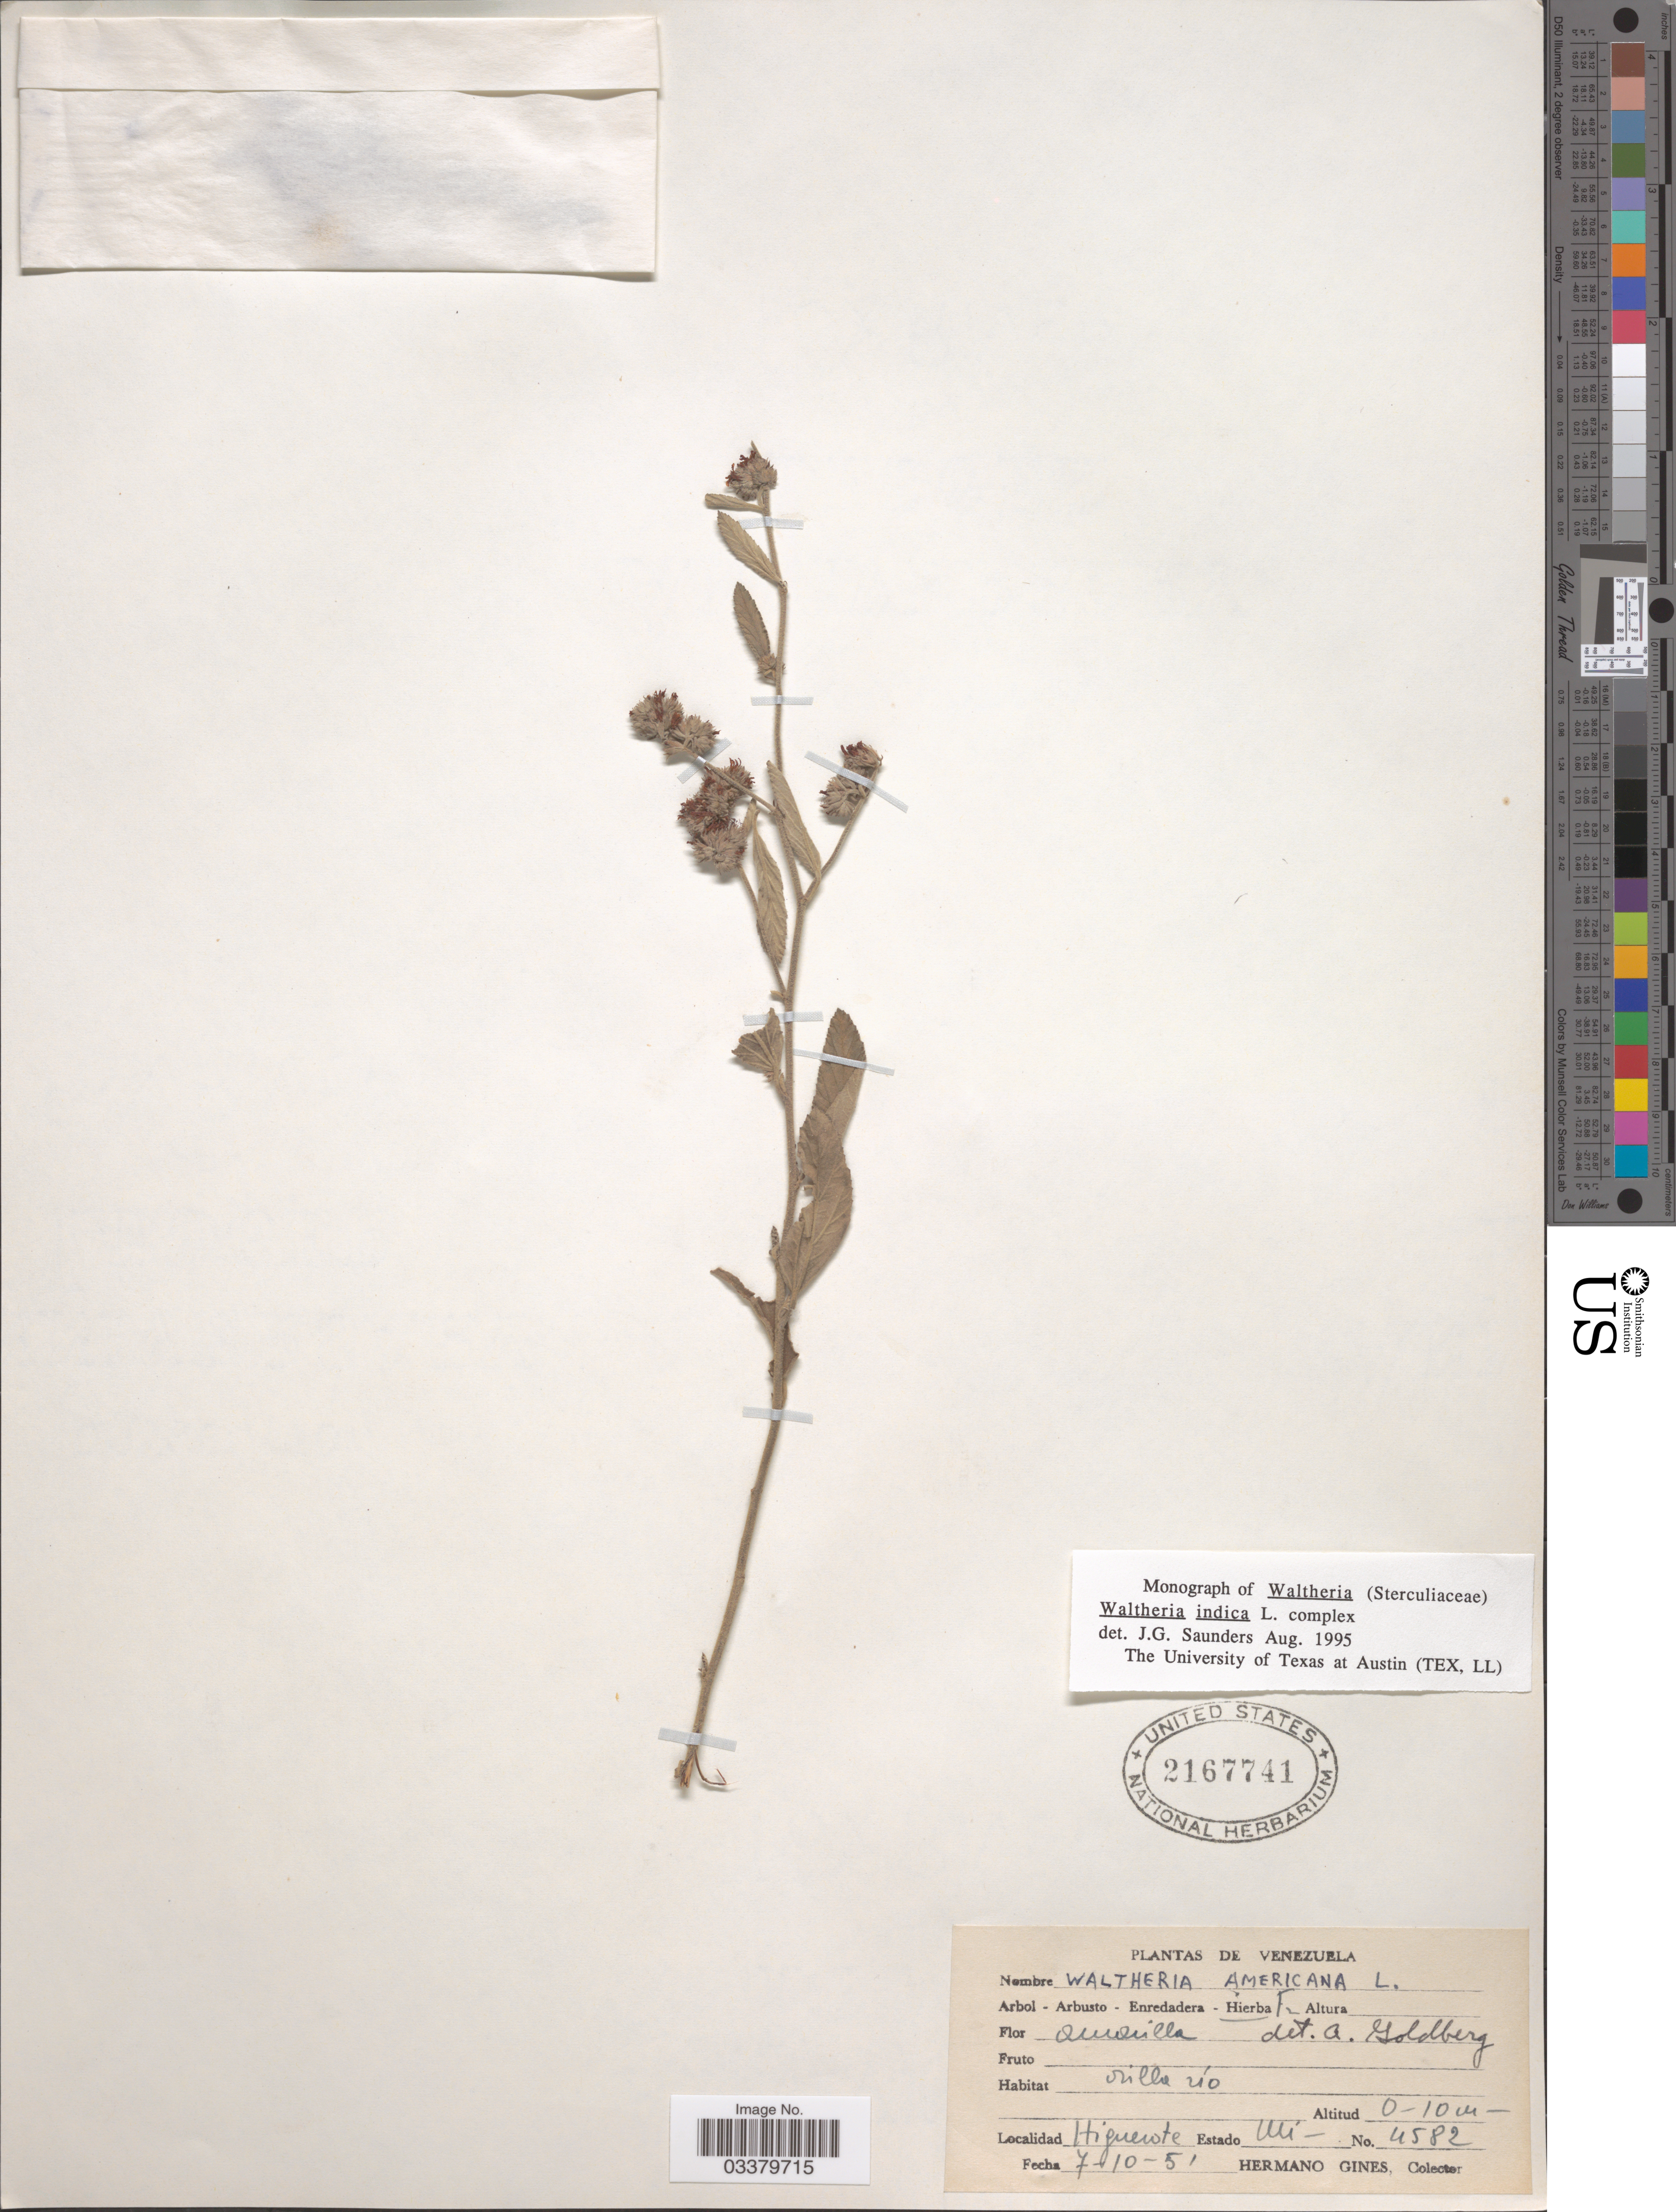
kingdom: Plantae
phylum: Tracheophyta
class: Magnoliopsida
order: Malvales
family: Malvaceae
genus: Waltheria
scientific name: Waltheria indica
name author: L.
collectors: Bro. Gines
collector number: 4582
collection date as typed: Transcribed d/m/y: 7/10/51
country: Venezuela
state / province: Miranda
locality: Higuerote, Estado Mi.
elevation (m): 0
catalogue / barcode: US 2167741